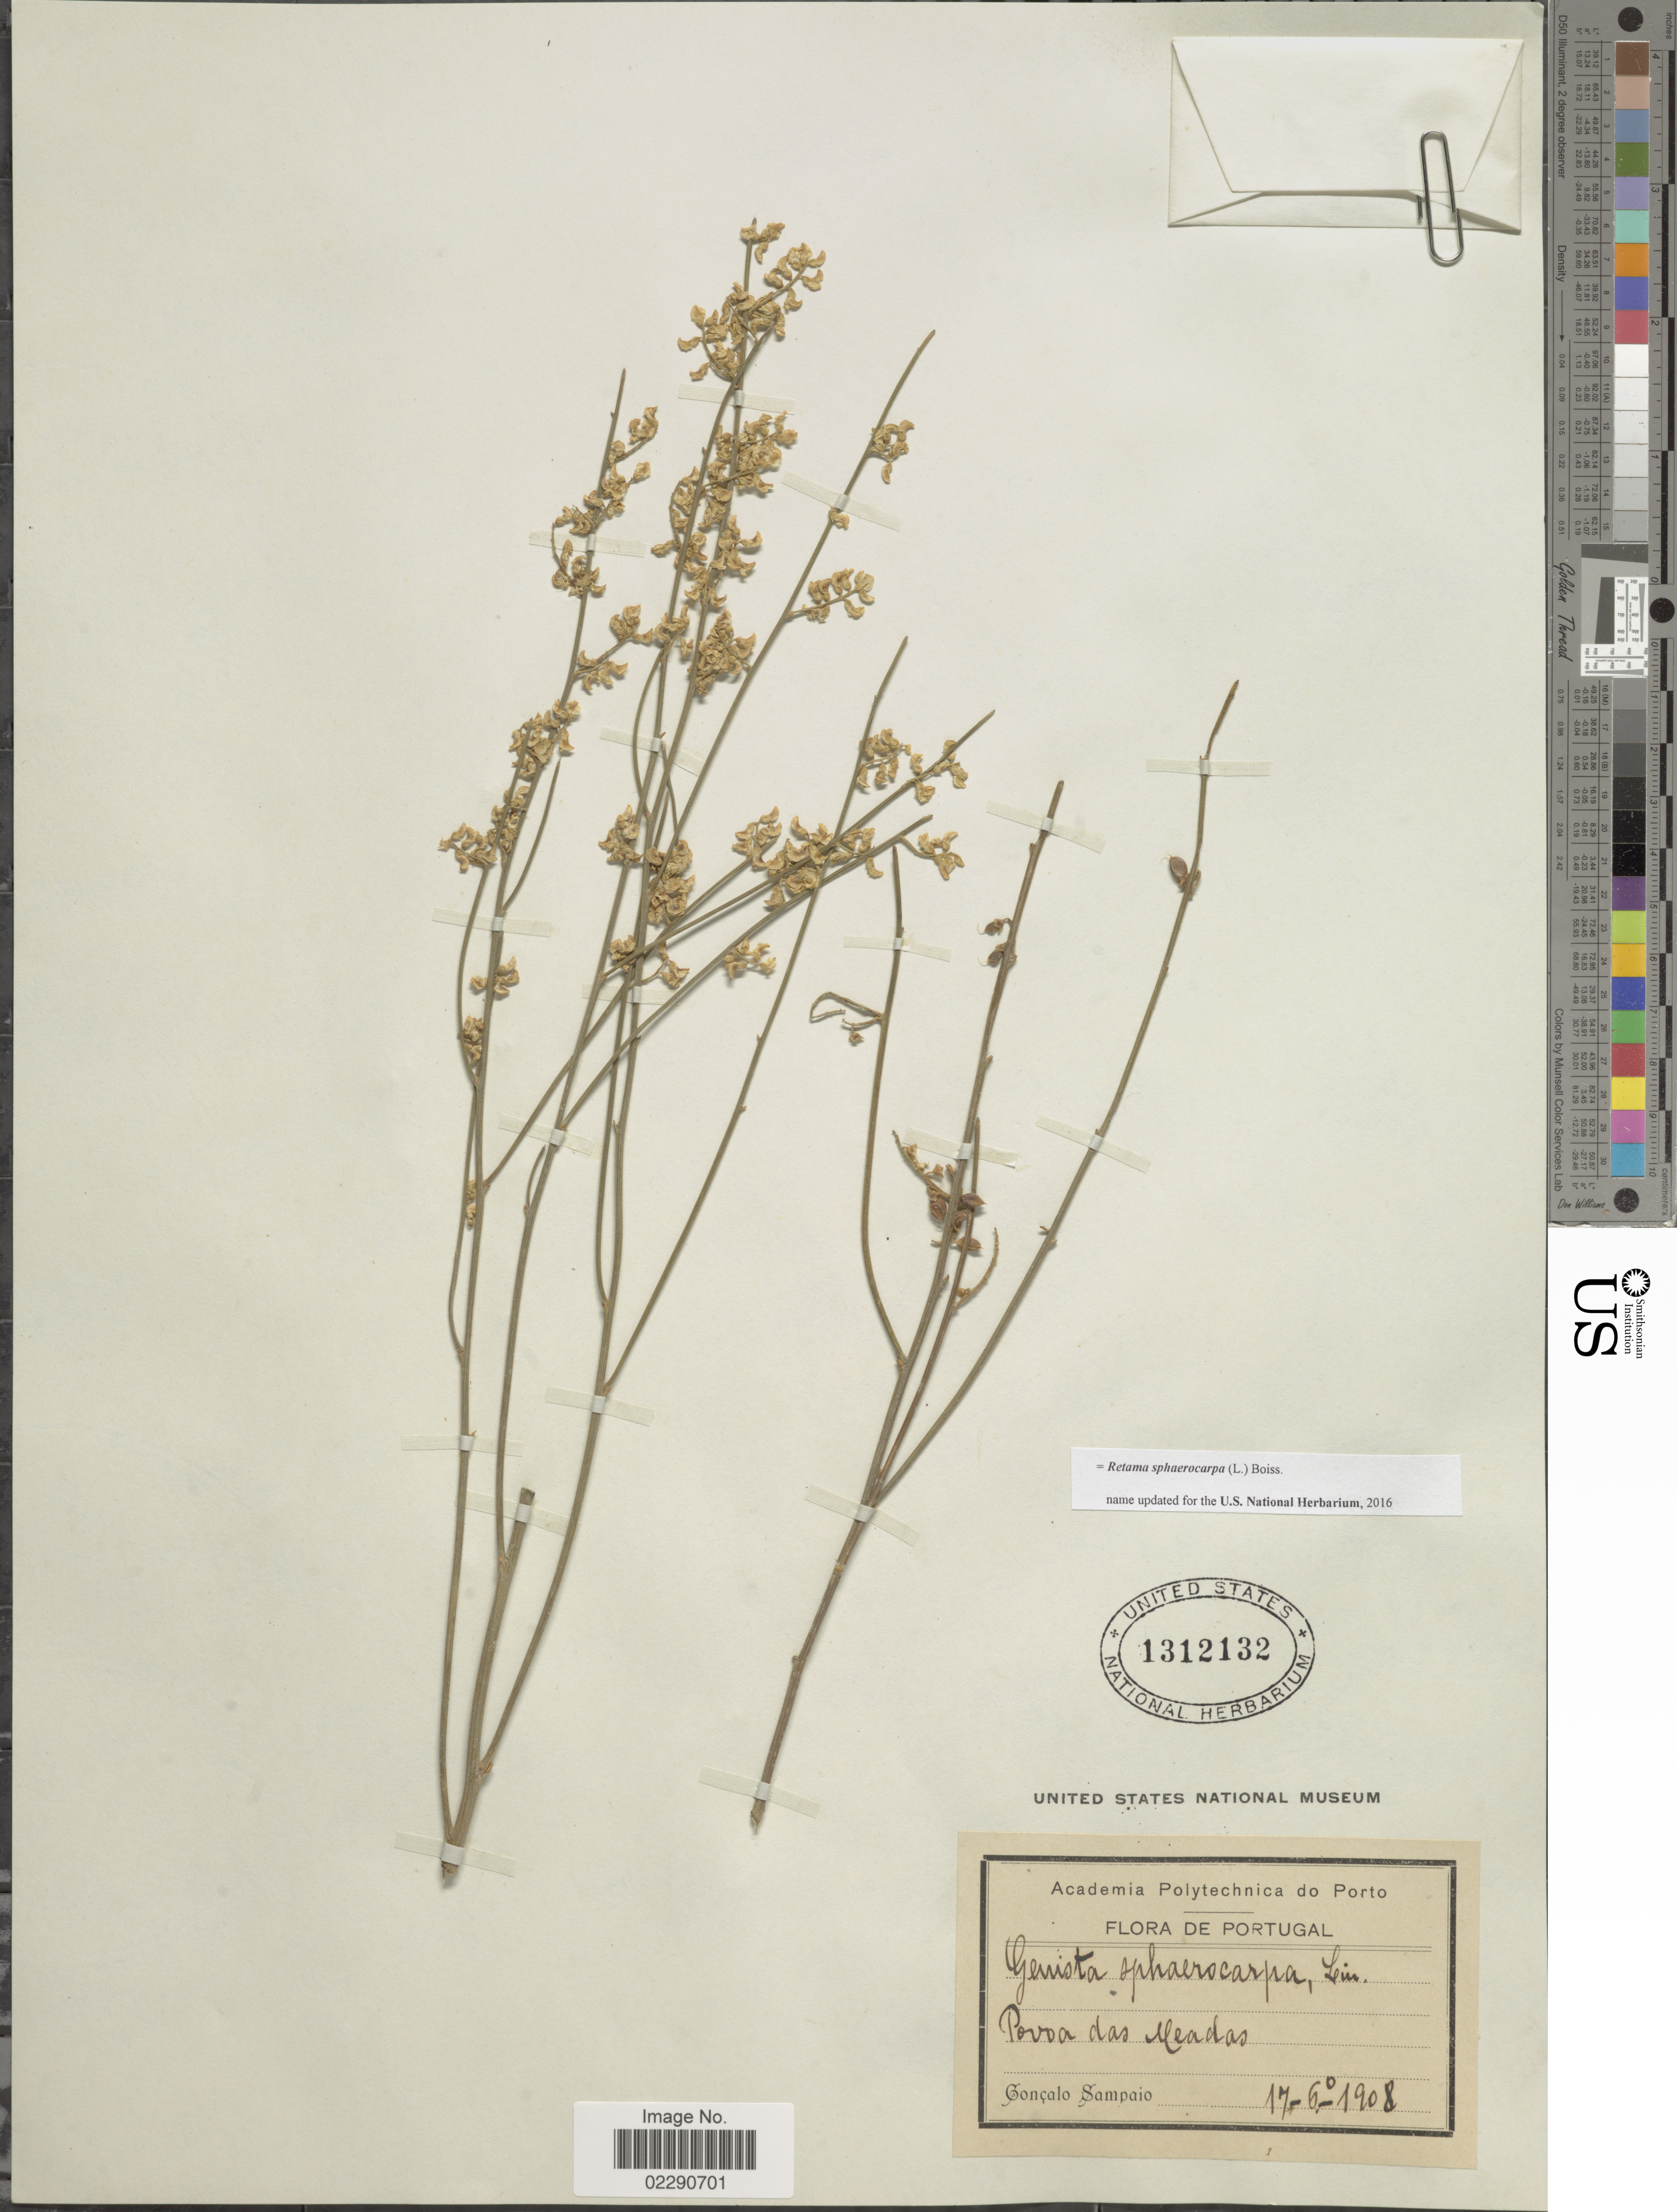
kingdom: Plantae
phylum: Tracheophyta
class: Magnoliopsida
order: Fabales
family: Fabaceae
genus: Retama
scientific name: Retama sphaerocarpa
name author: (L.) Boiss.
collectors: G. A. Sampaio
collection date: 1908-06-17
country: Portugal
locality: Povoa das Meadas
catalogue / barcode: US 1312132